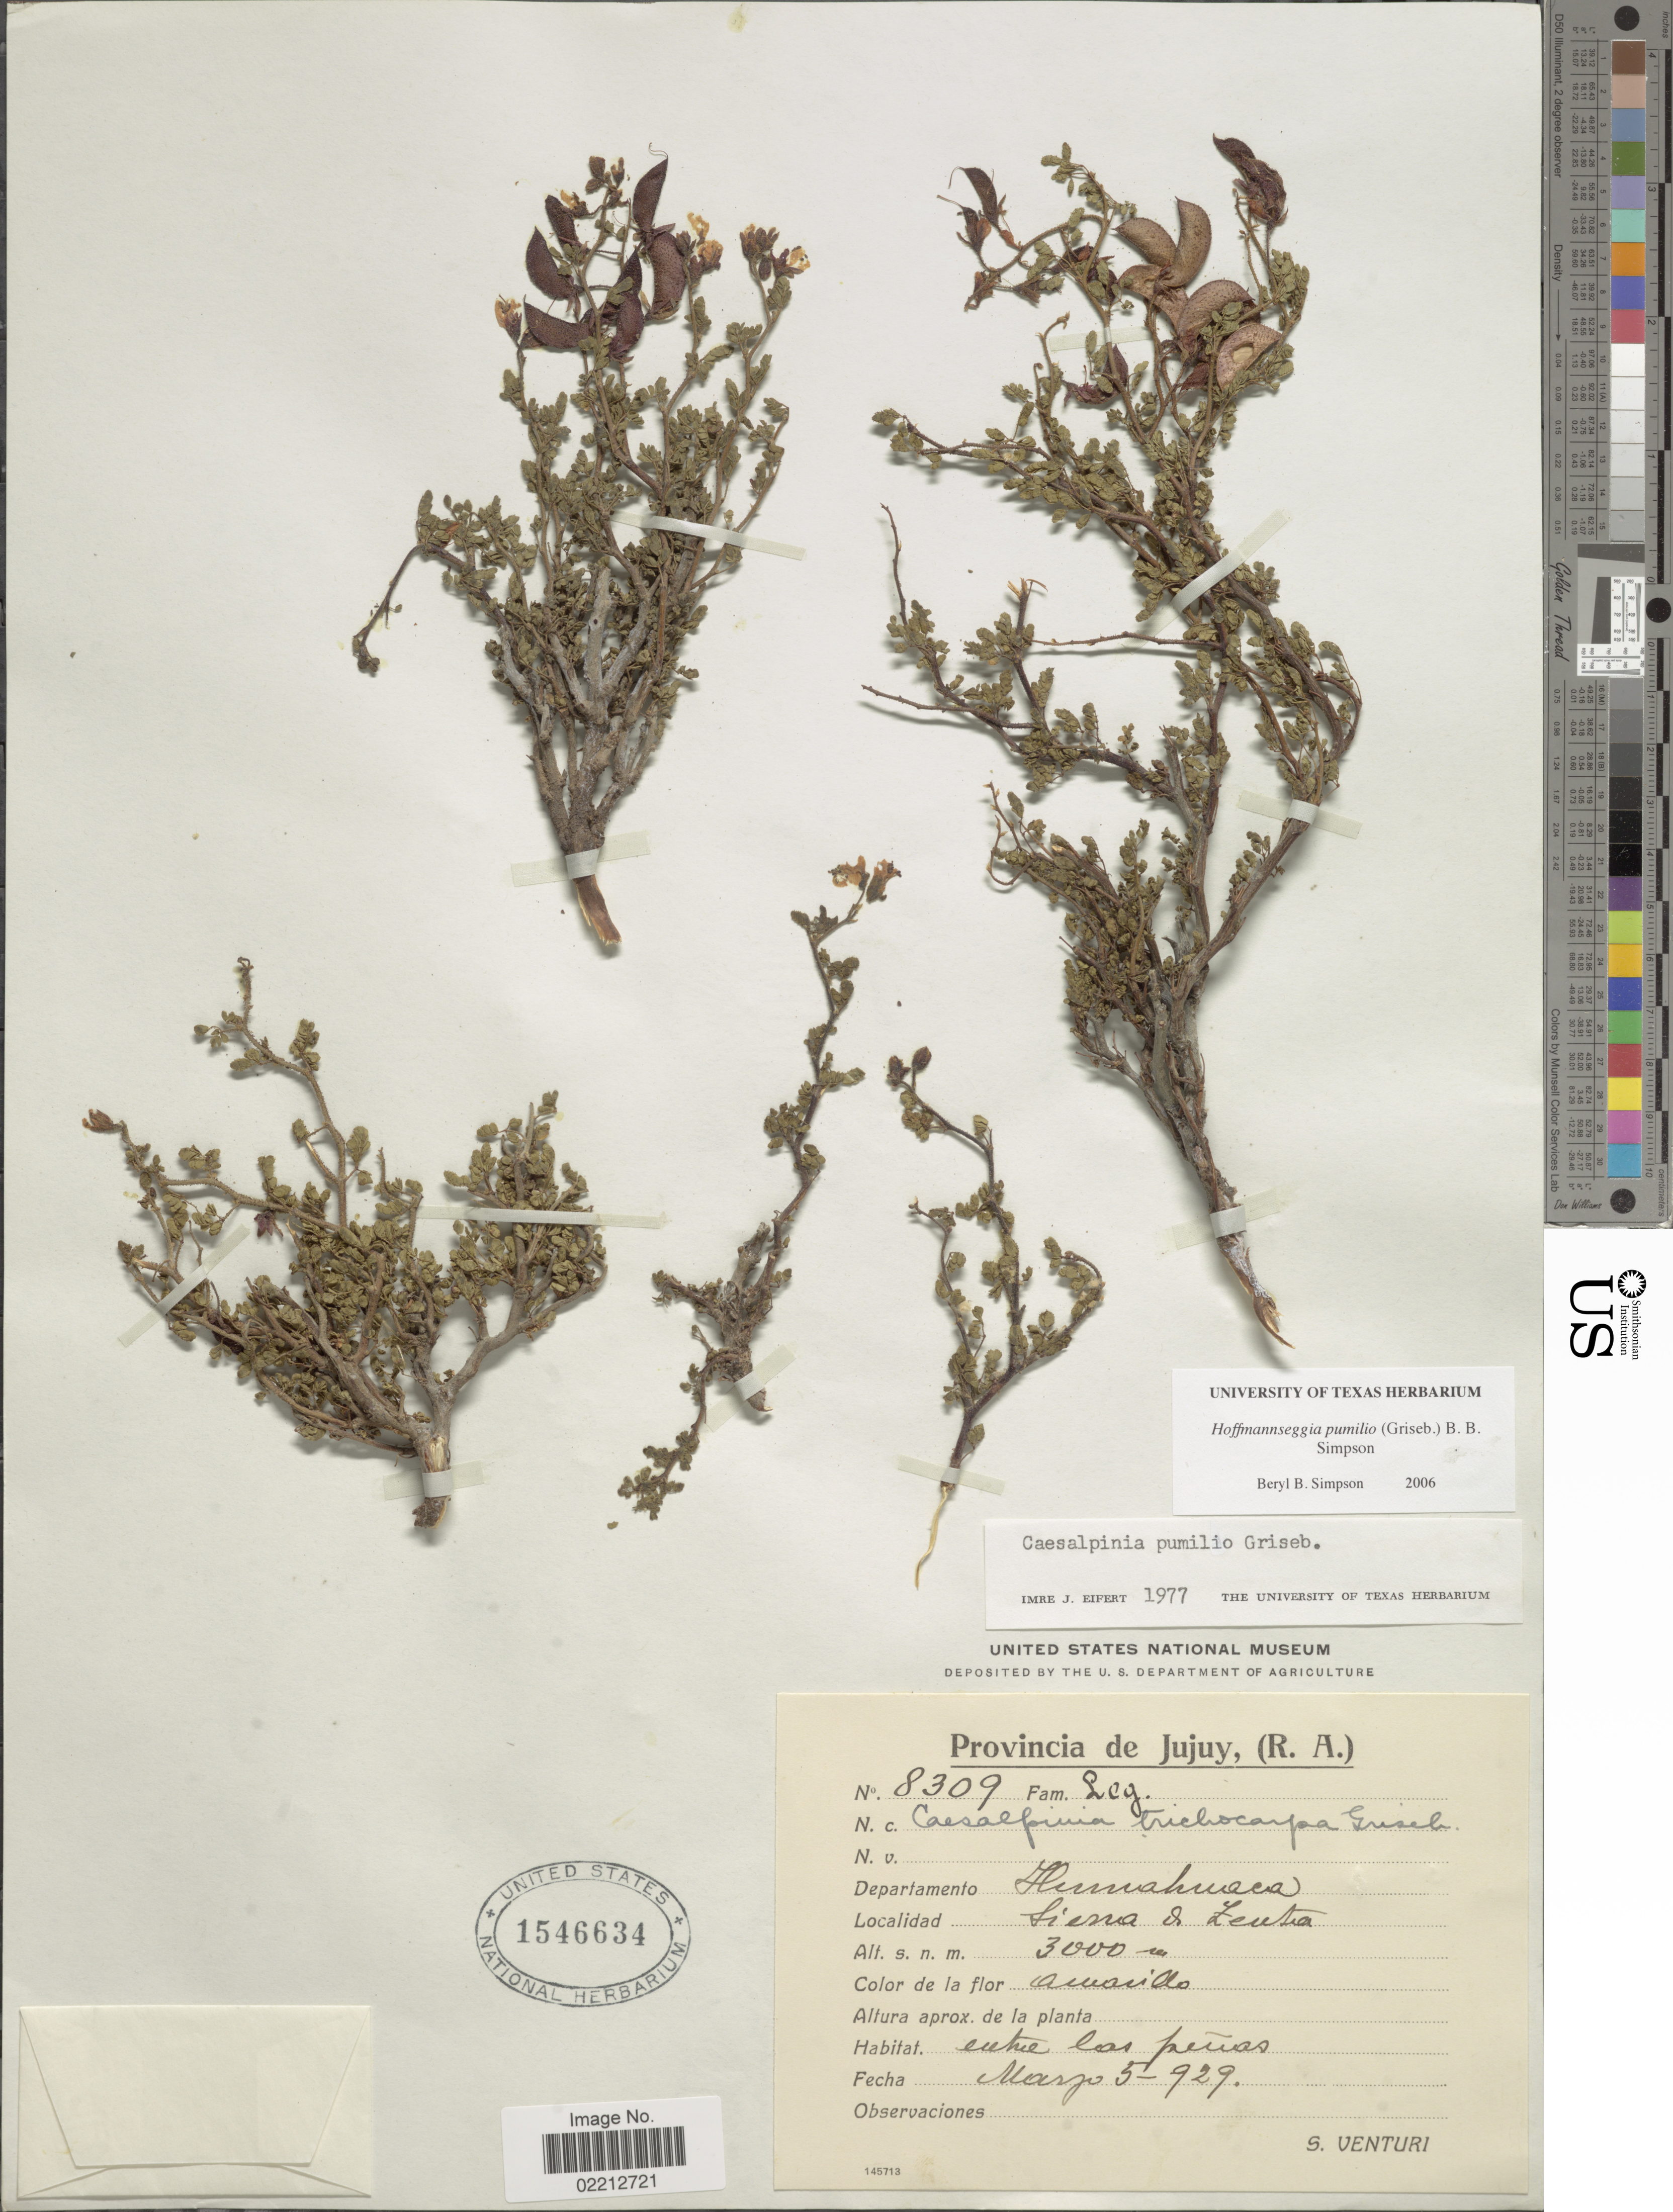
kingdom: Plantae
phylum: Tracheophyta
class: Magnoliopsida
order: Fabales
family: Fabaceae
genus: Hoffmannseggia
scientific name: Hoffmannseggia pumilio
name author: (Griseb.) B.B. Simpson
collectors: S. Venturi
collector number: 8309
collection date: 1929-03-05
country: Argentina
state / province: Jujuy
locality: Departamento Humahuaca, Sierra de Zenta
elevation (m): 3000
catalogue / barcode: US 1546634